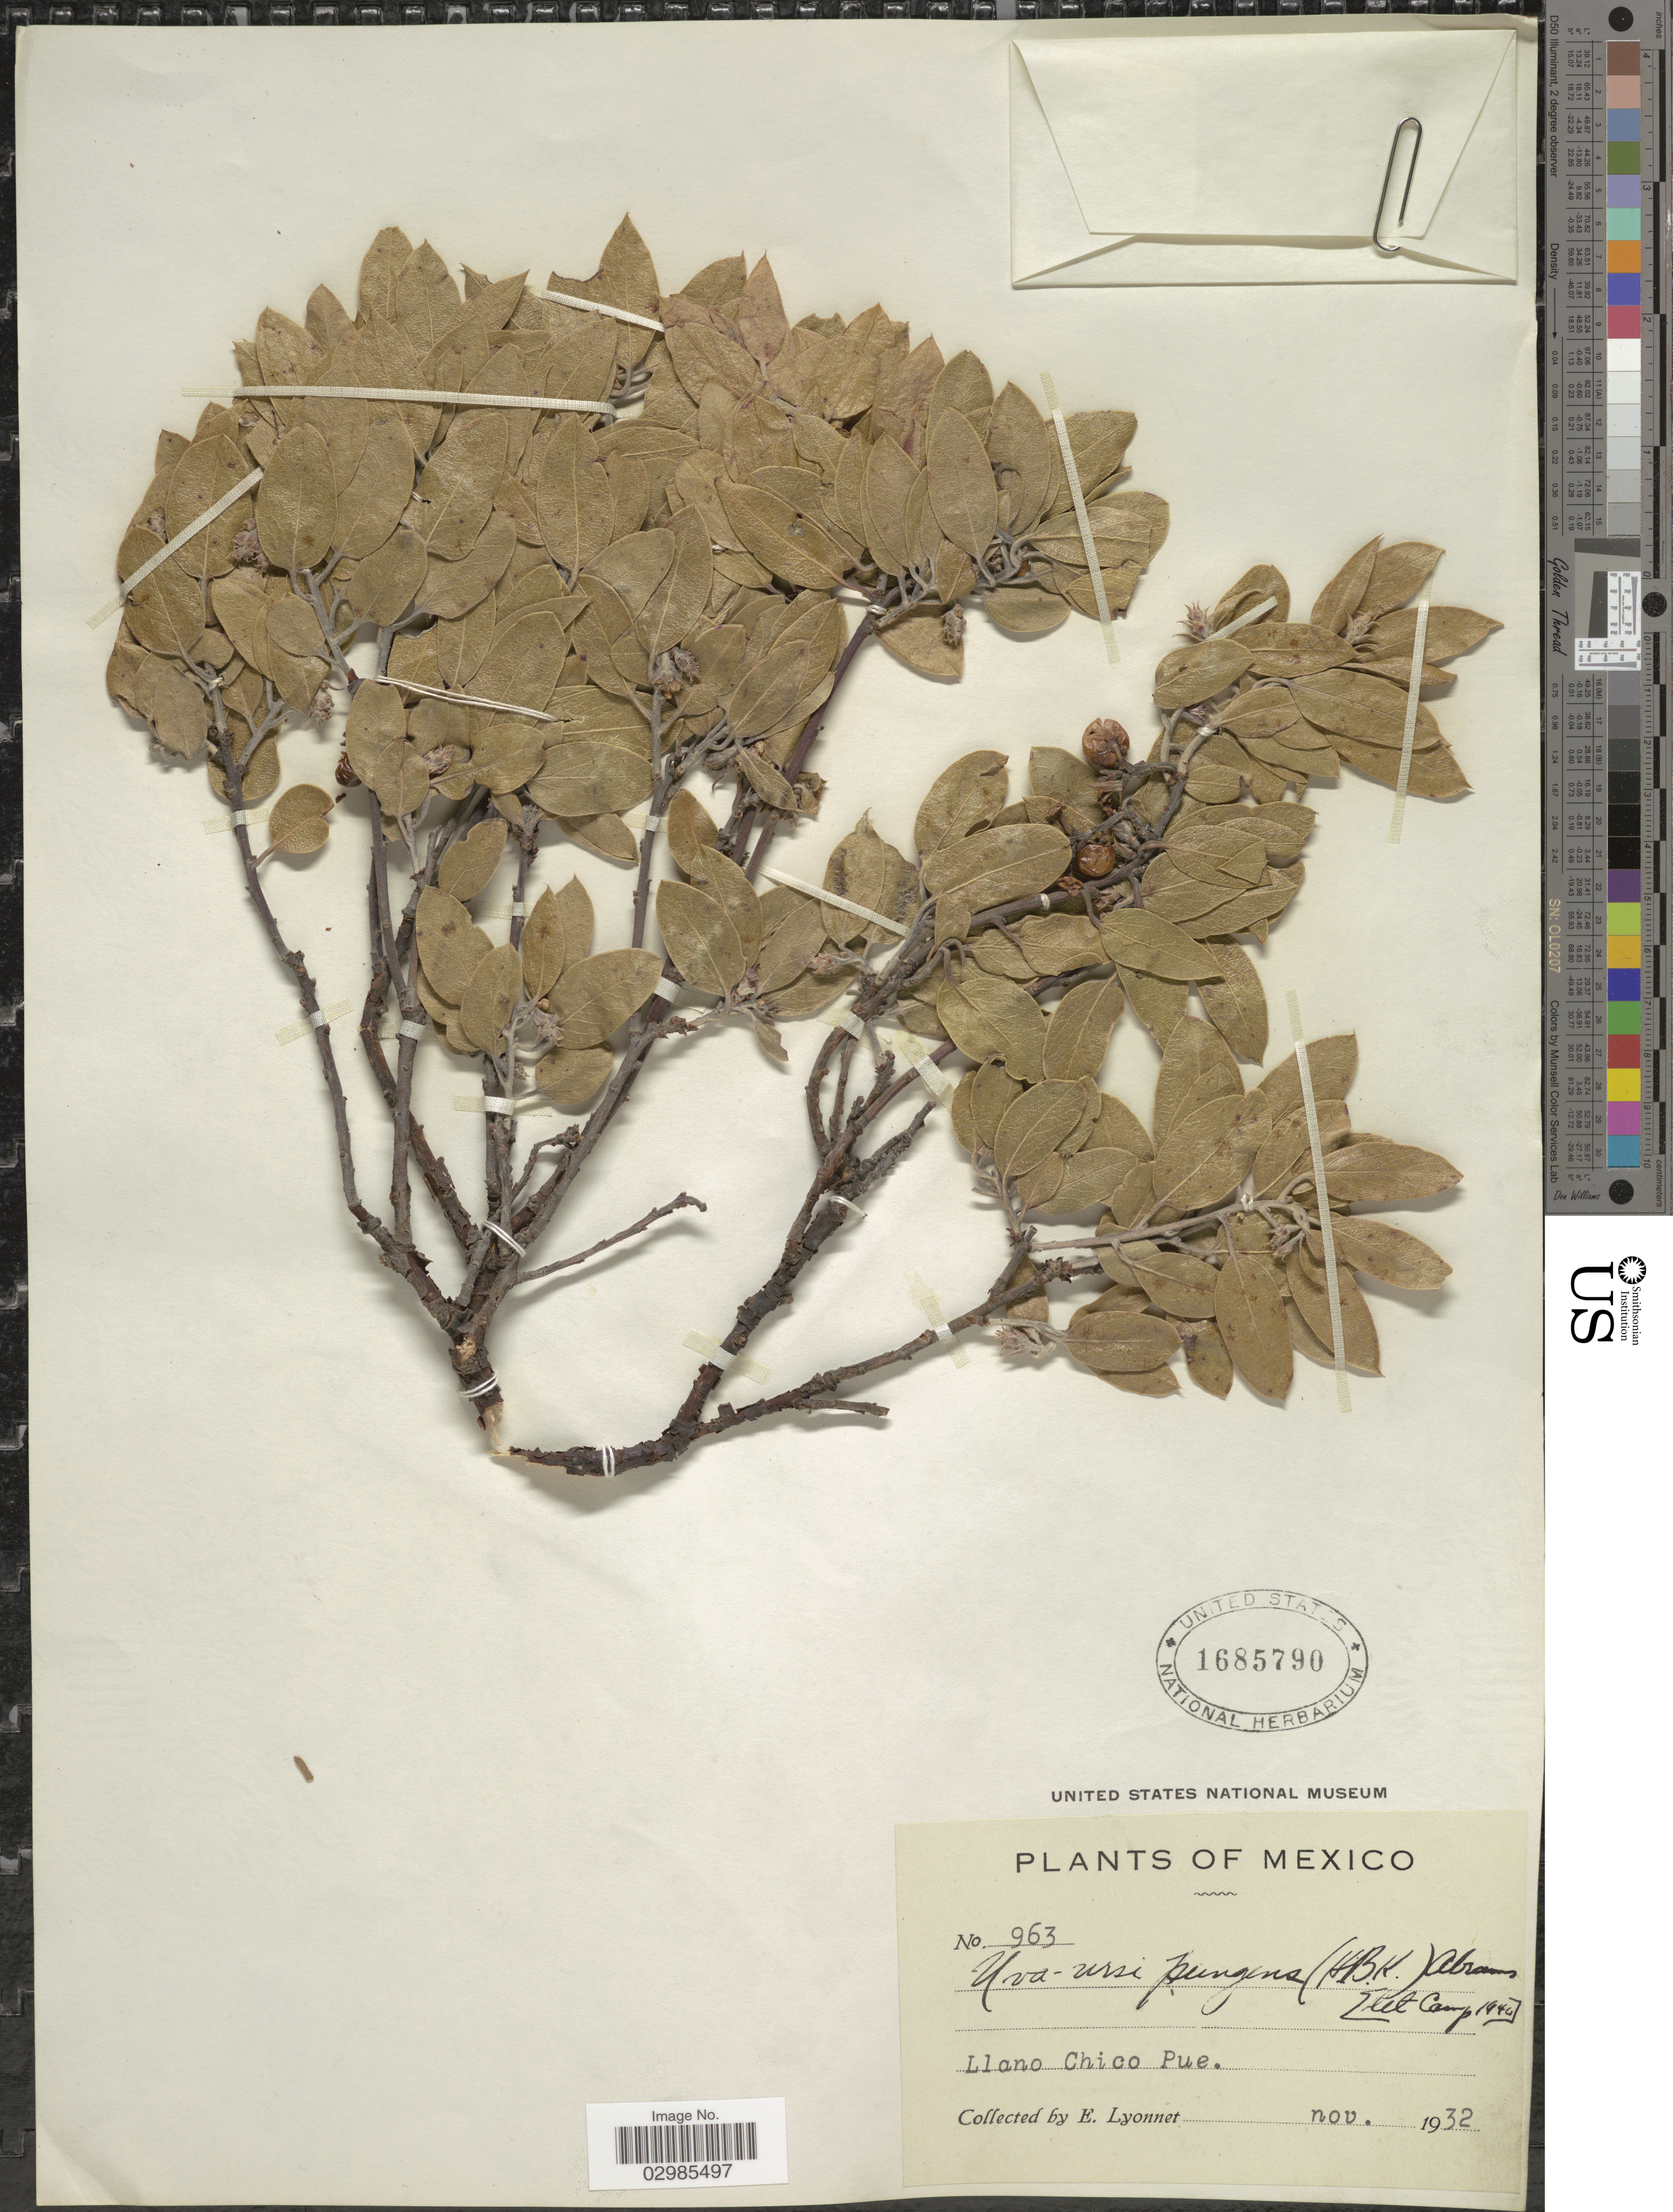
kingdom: Plantae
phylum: Tracheophyta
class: Magnoliopsida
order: Ericales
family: Ericaceae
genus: Arctostaphylos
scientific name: Arctostaphylos pungens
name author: Kunth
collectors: E. Lyonnet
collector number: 963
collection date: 1932-11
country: Mexico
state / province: Puebla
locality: Llano Chico Pue.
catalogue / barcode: US 1685790